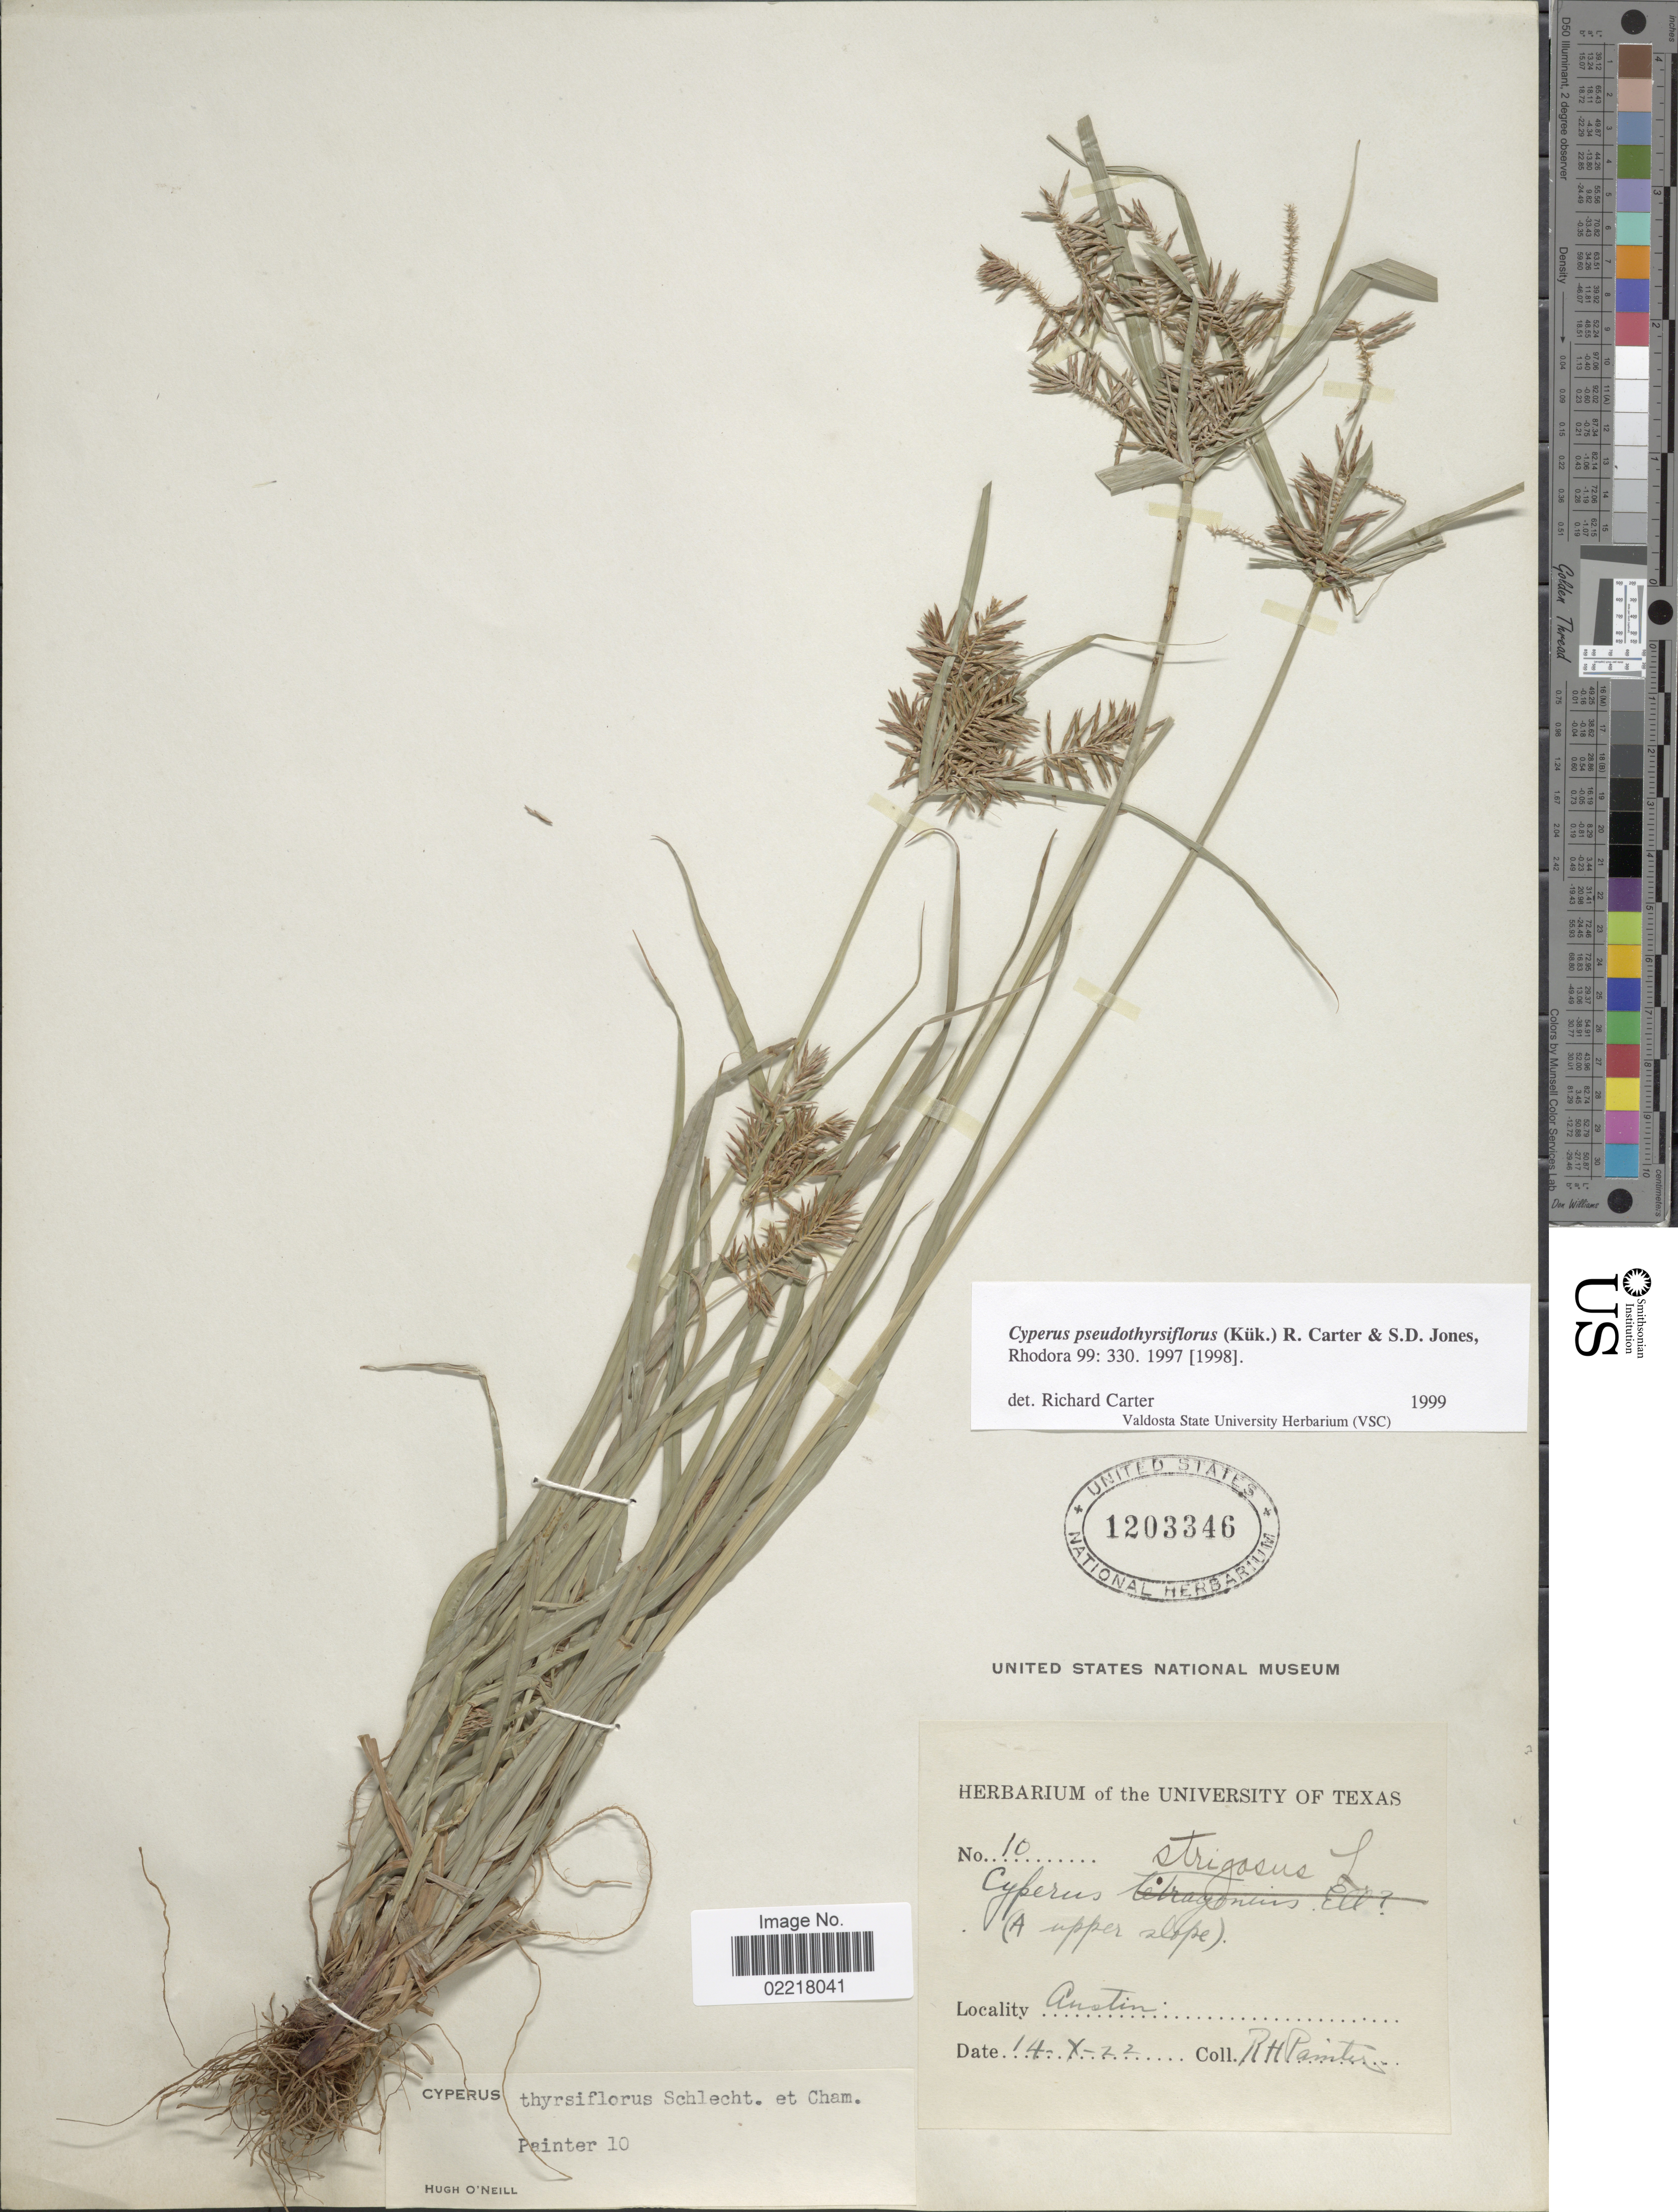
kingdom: Plantae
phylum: Tracheophyta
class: Liliopsida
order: Poales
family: Cyperaceae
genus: Cyperus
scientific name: Cyperus pseudothyrsiflorus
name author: (Kük.) R. Carter & S.D. Jones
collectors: Painter, R. H.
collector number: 10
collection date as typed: Transcribed d/m/y: 14/10/22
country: United States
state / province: Texas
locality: Austin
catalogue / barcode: US 1203346